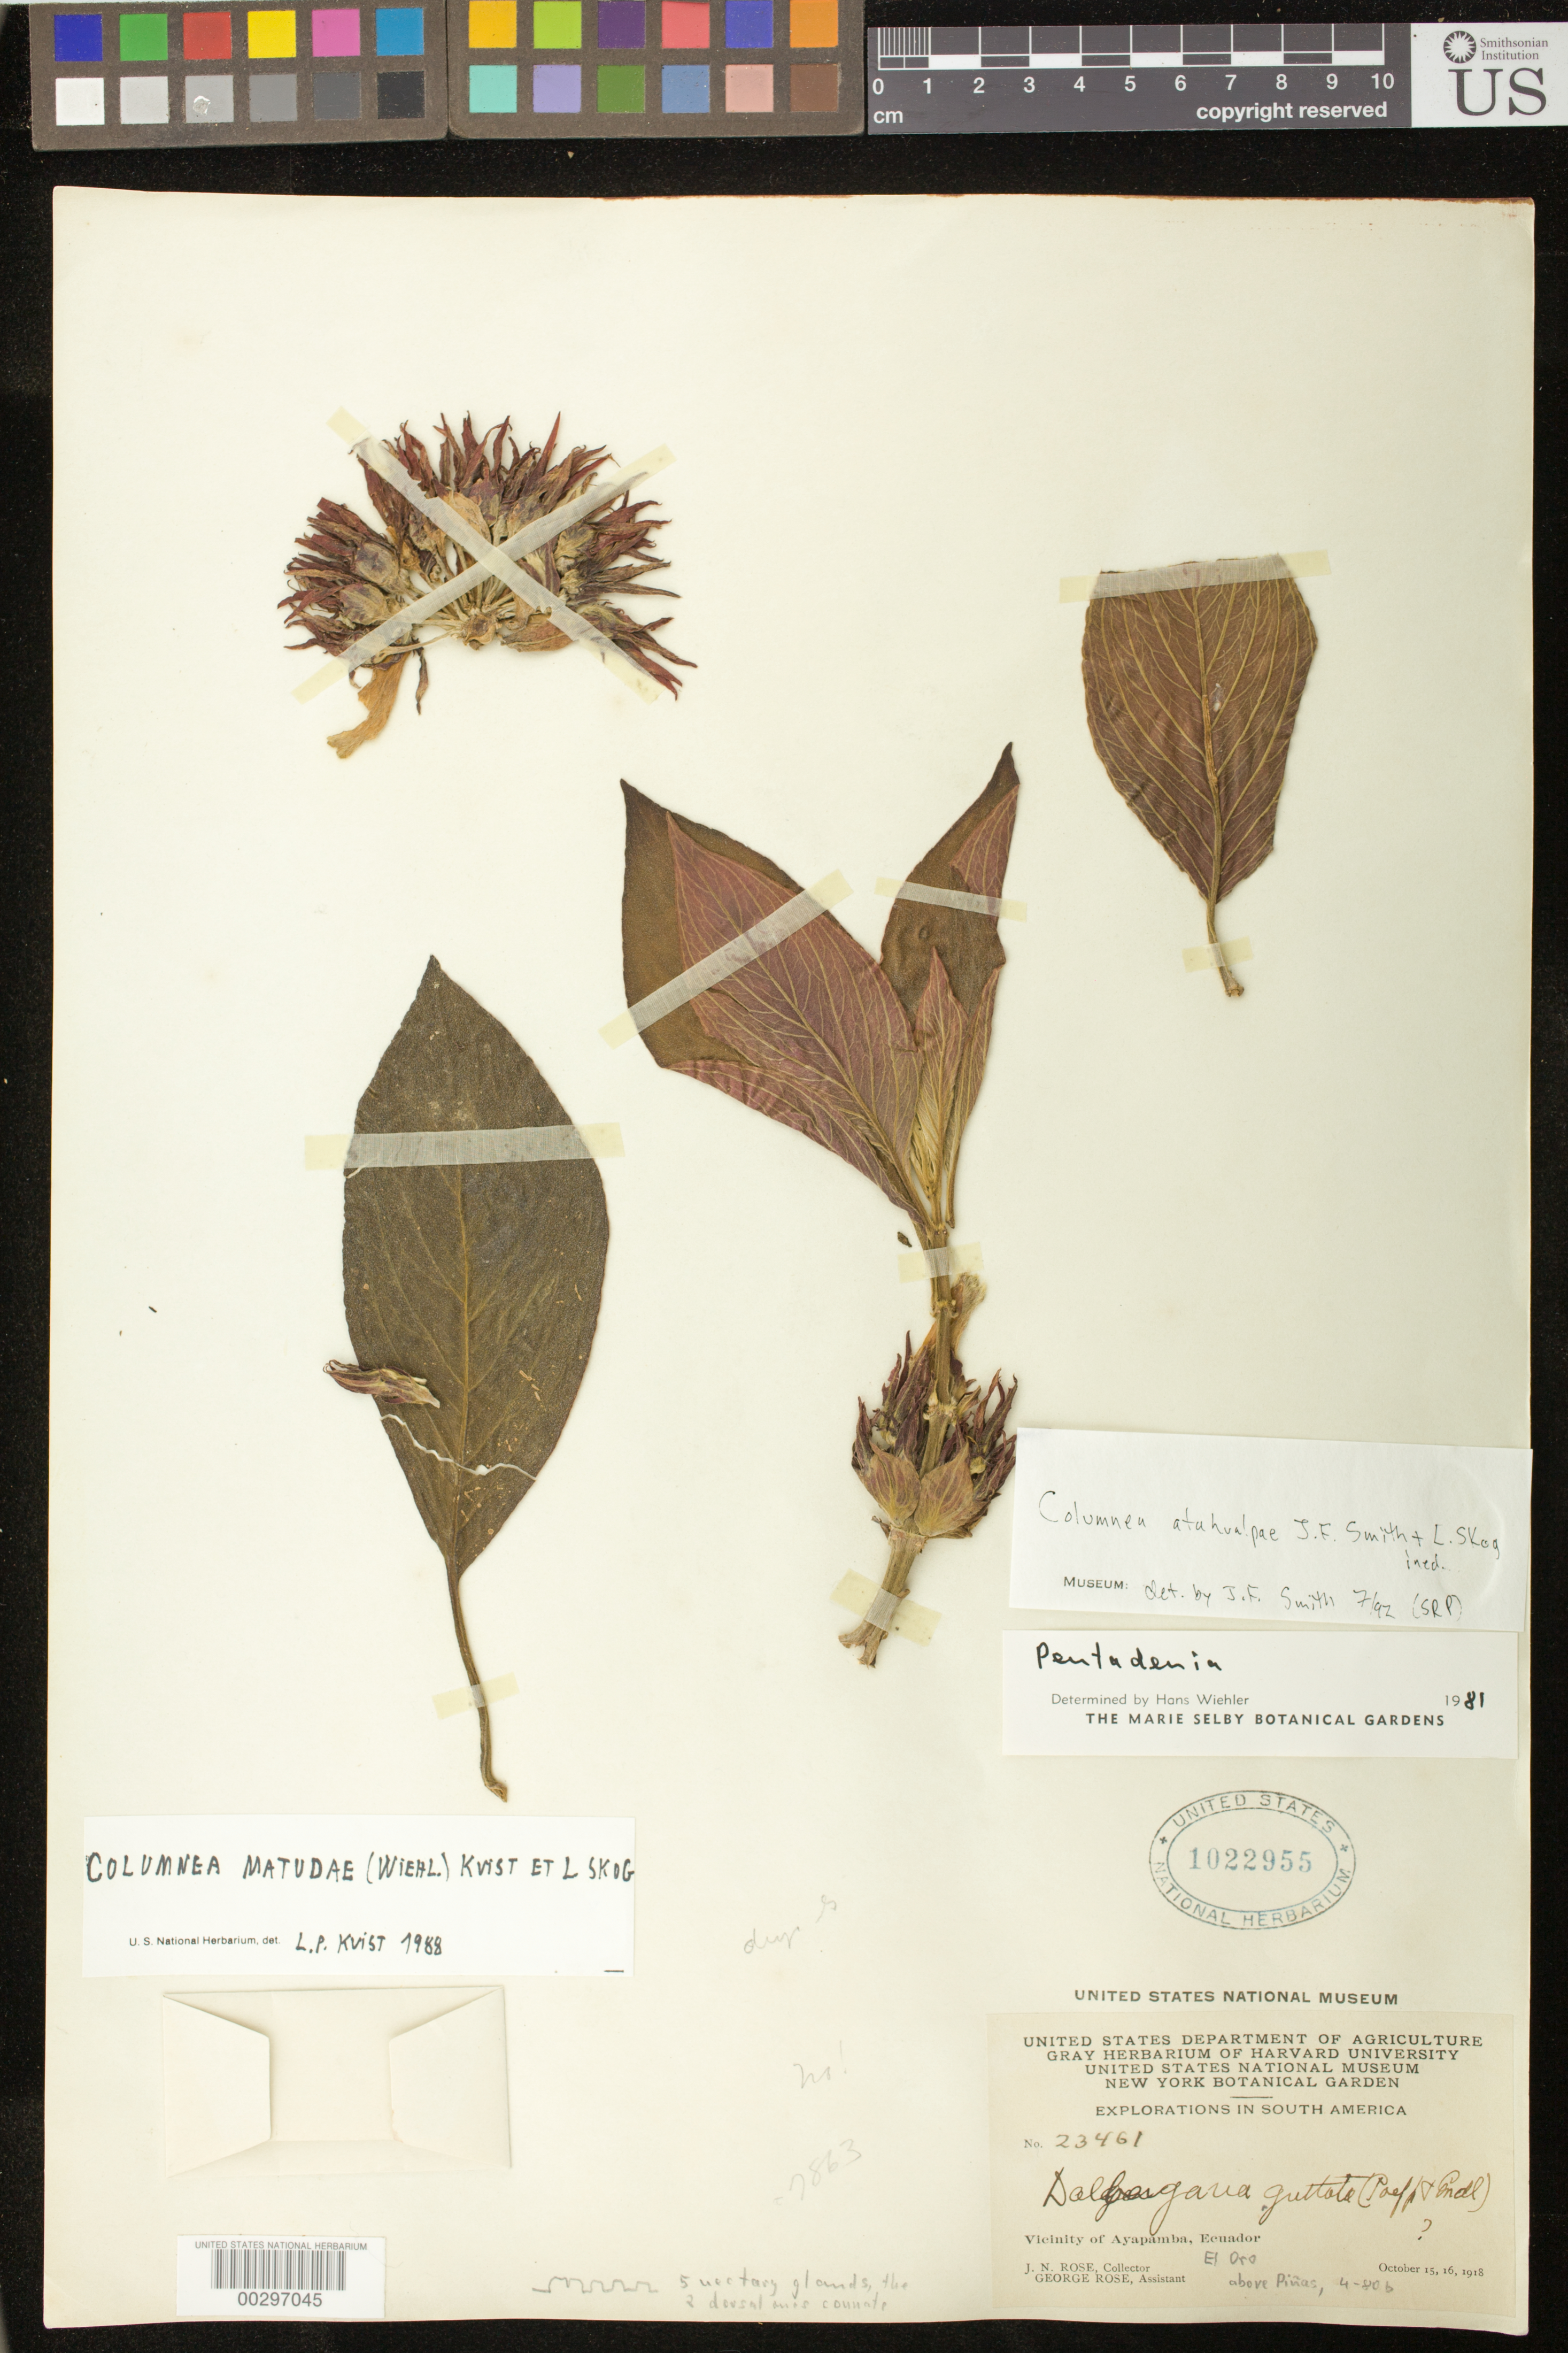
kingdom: Plantae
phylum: Tracheophyta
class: Magnoliopsida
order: Lamiales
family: Gesneriaceae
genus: Columnea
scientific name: Columnea atahualpae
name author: J.F. Sm. & L.E. Skog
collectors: J. N. Rose & G. Rose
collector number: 23461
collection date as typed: Oct 1918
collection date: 1918-10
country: Ecuador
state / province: El Oro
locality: Ayapamba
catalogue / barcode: US 1022955